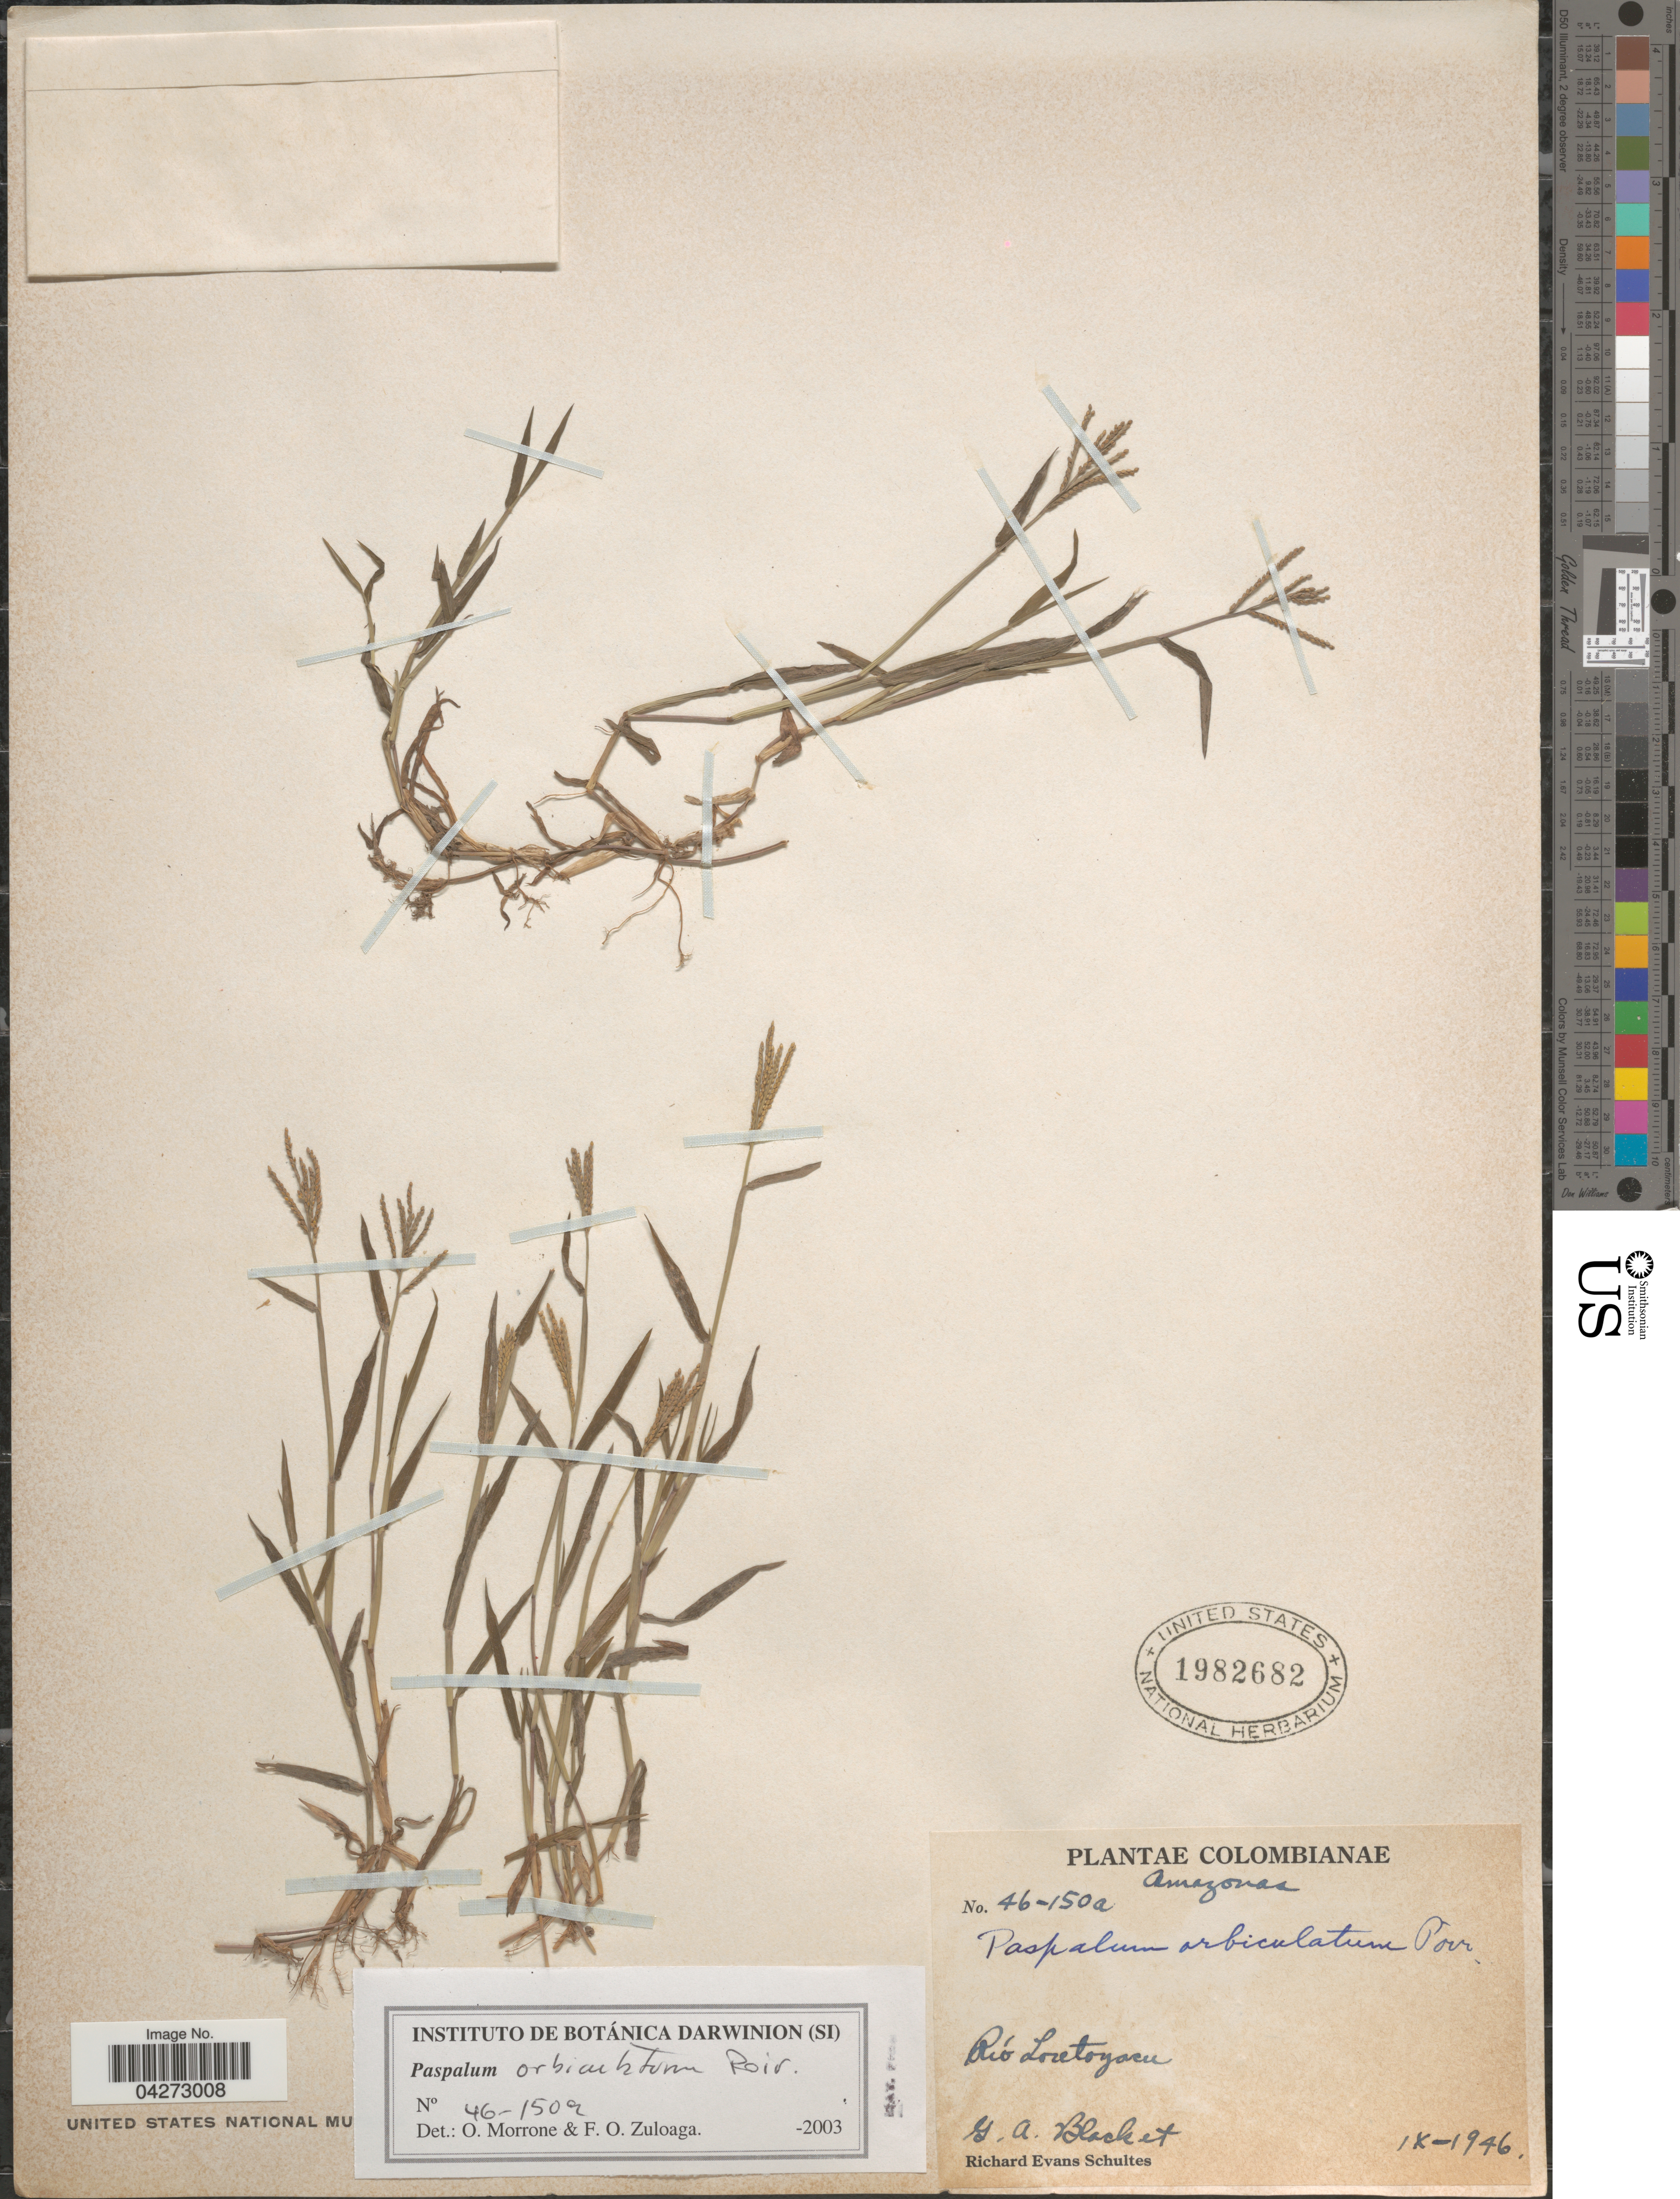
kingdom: Plantae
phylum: Tracheophyta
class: Liliopsida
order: Poales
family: Poaceae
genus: Paspalum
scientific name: Paspalum orbiculatum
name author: Poir.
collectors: G. A. Black & R. E. Schultes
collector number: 46-150a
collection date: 1946-09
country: Colombia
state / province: Amazônas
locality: Río Loretoyacu.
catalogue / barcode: US 1982682